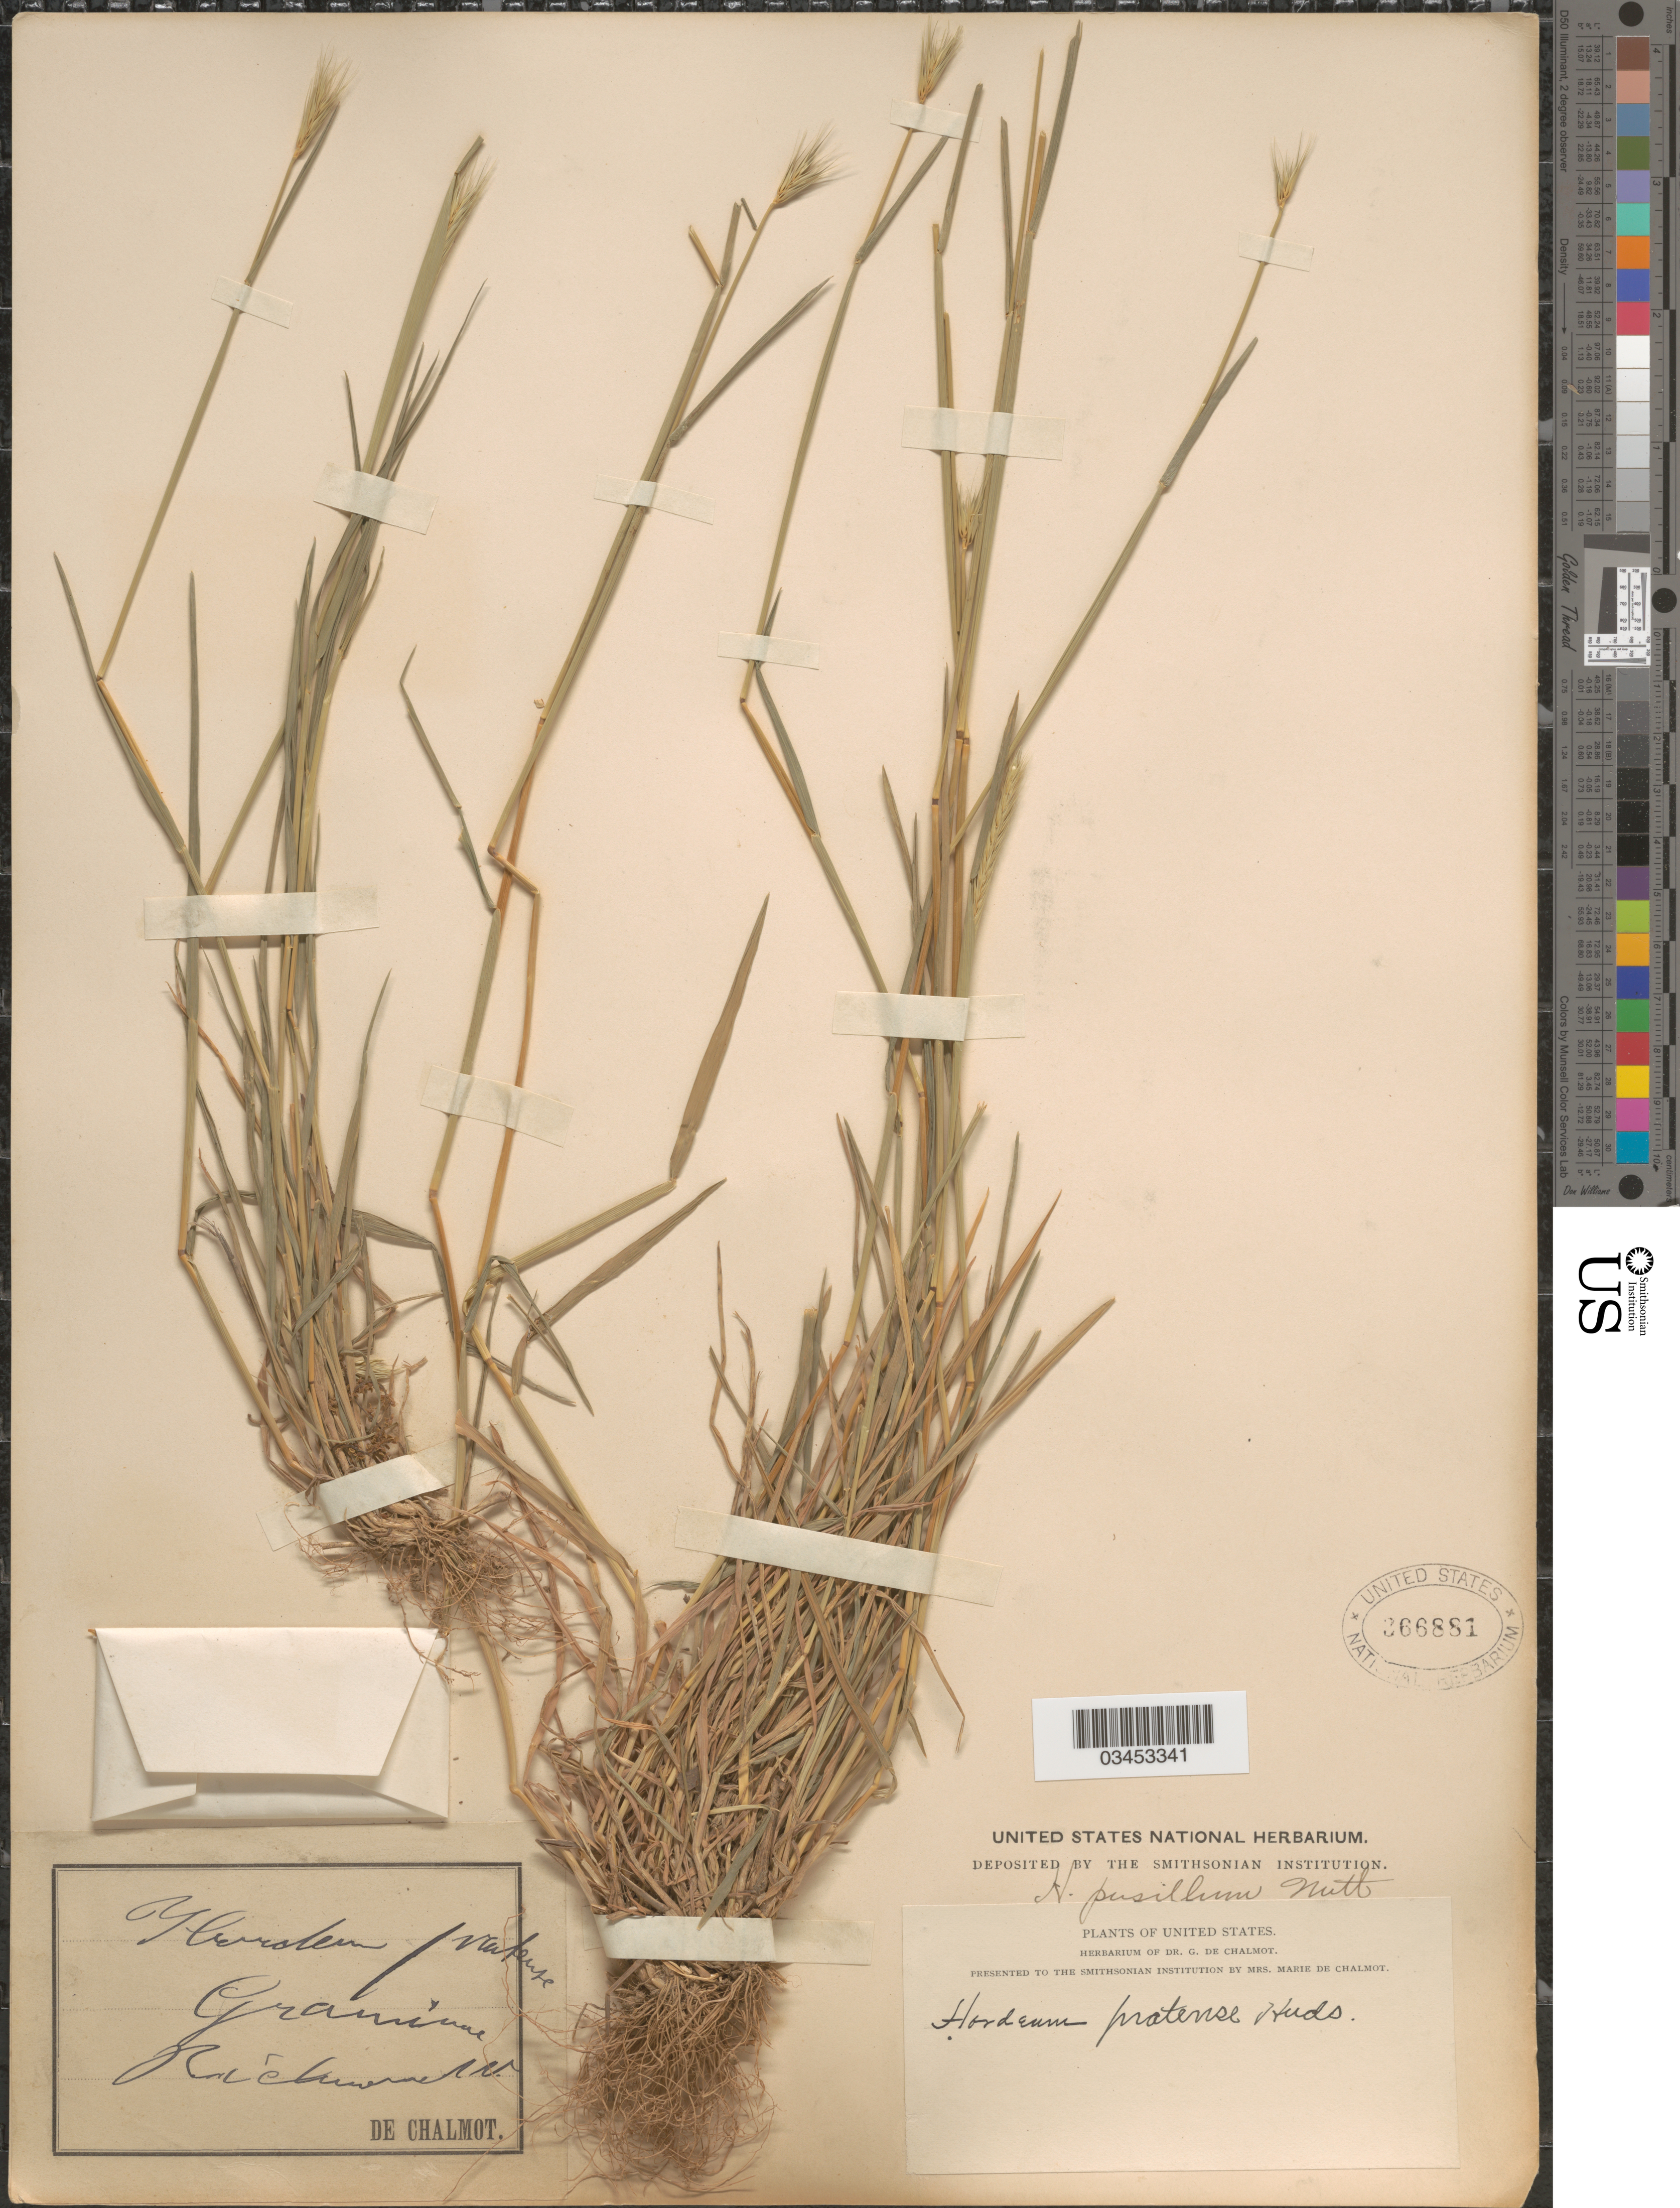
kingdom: Plantae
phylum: Tracheophyta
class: Liliopsida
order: Poales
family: Poaceae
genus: Hordeum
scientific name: Hordeum pusillum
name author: Nutt.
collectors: G. de Chalmot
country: United States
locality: Richmond.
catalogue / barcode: US 366881